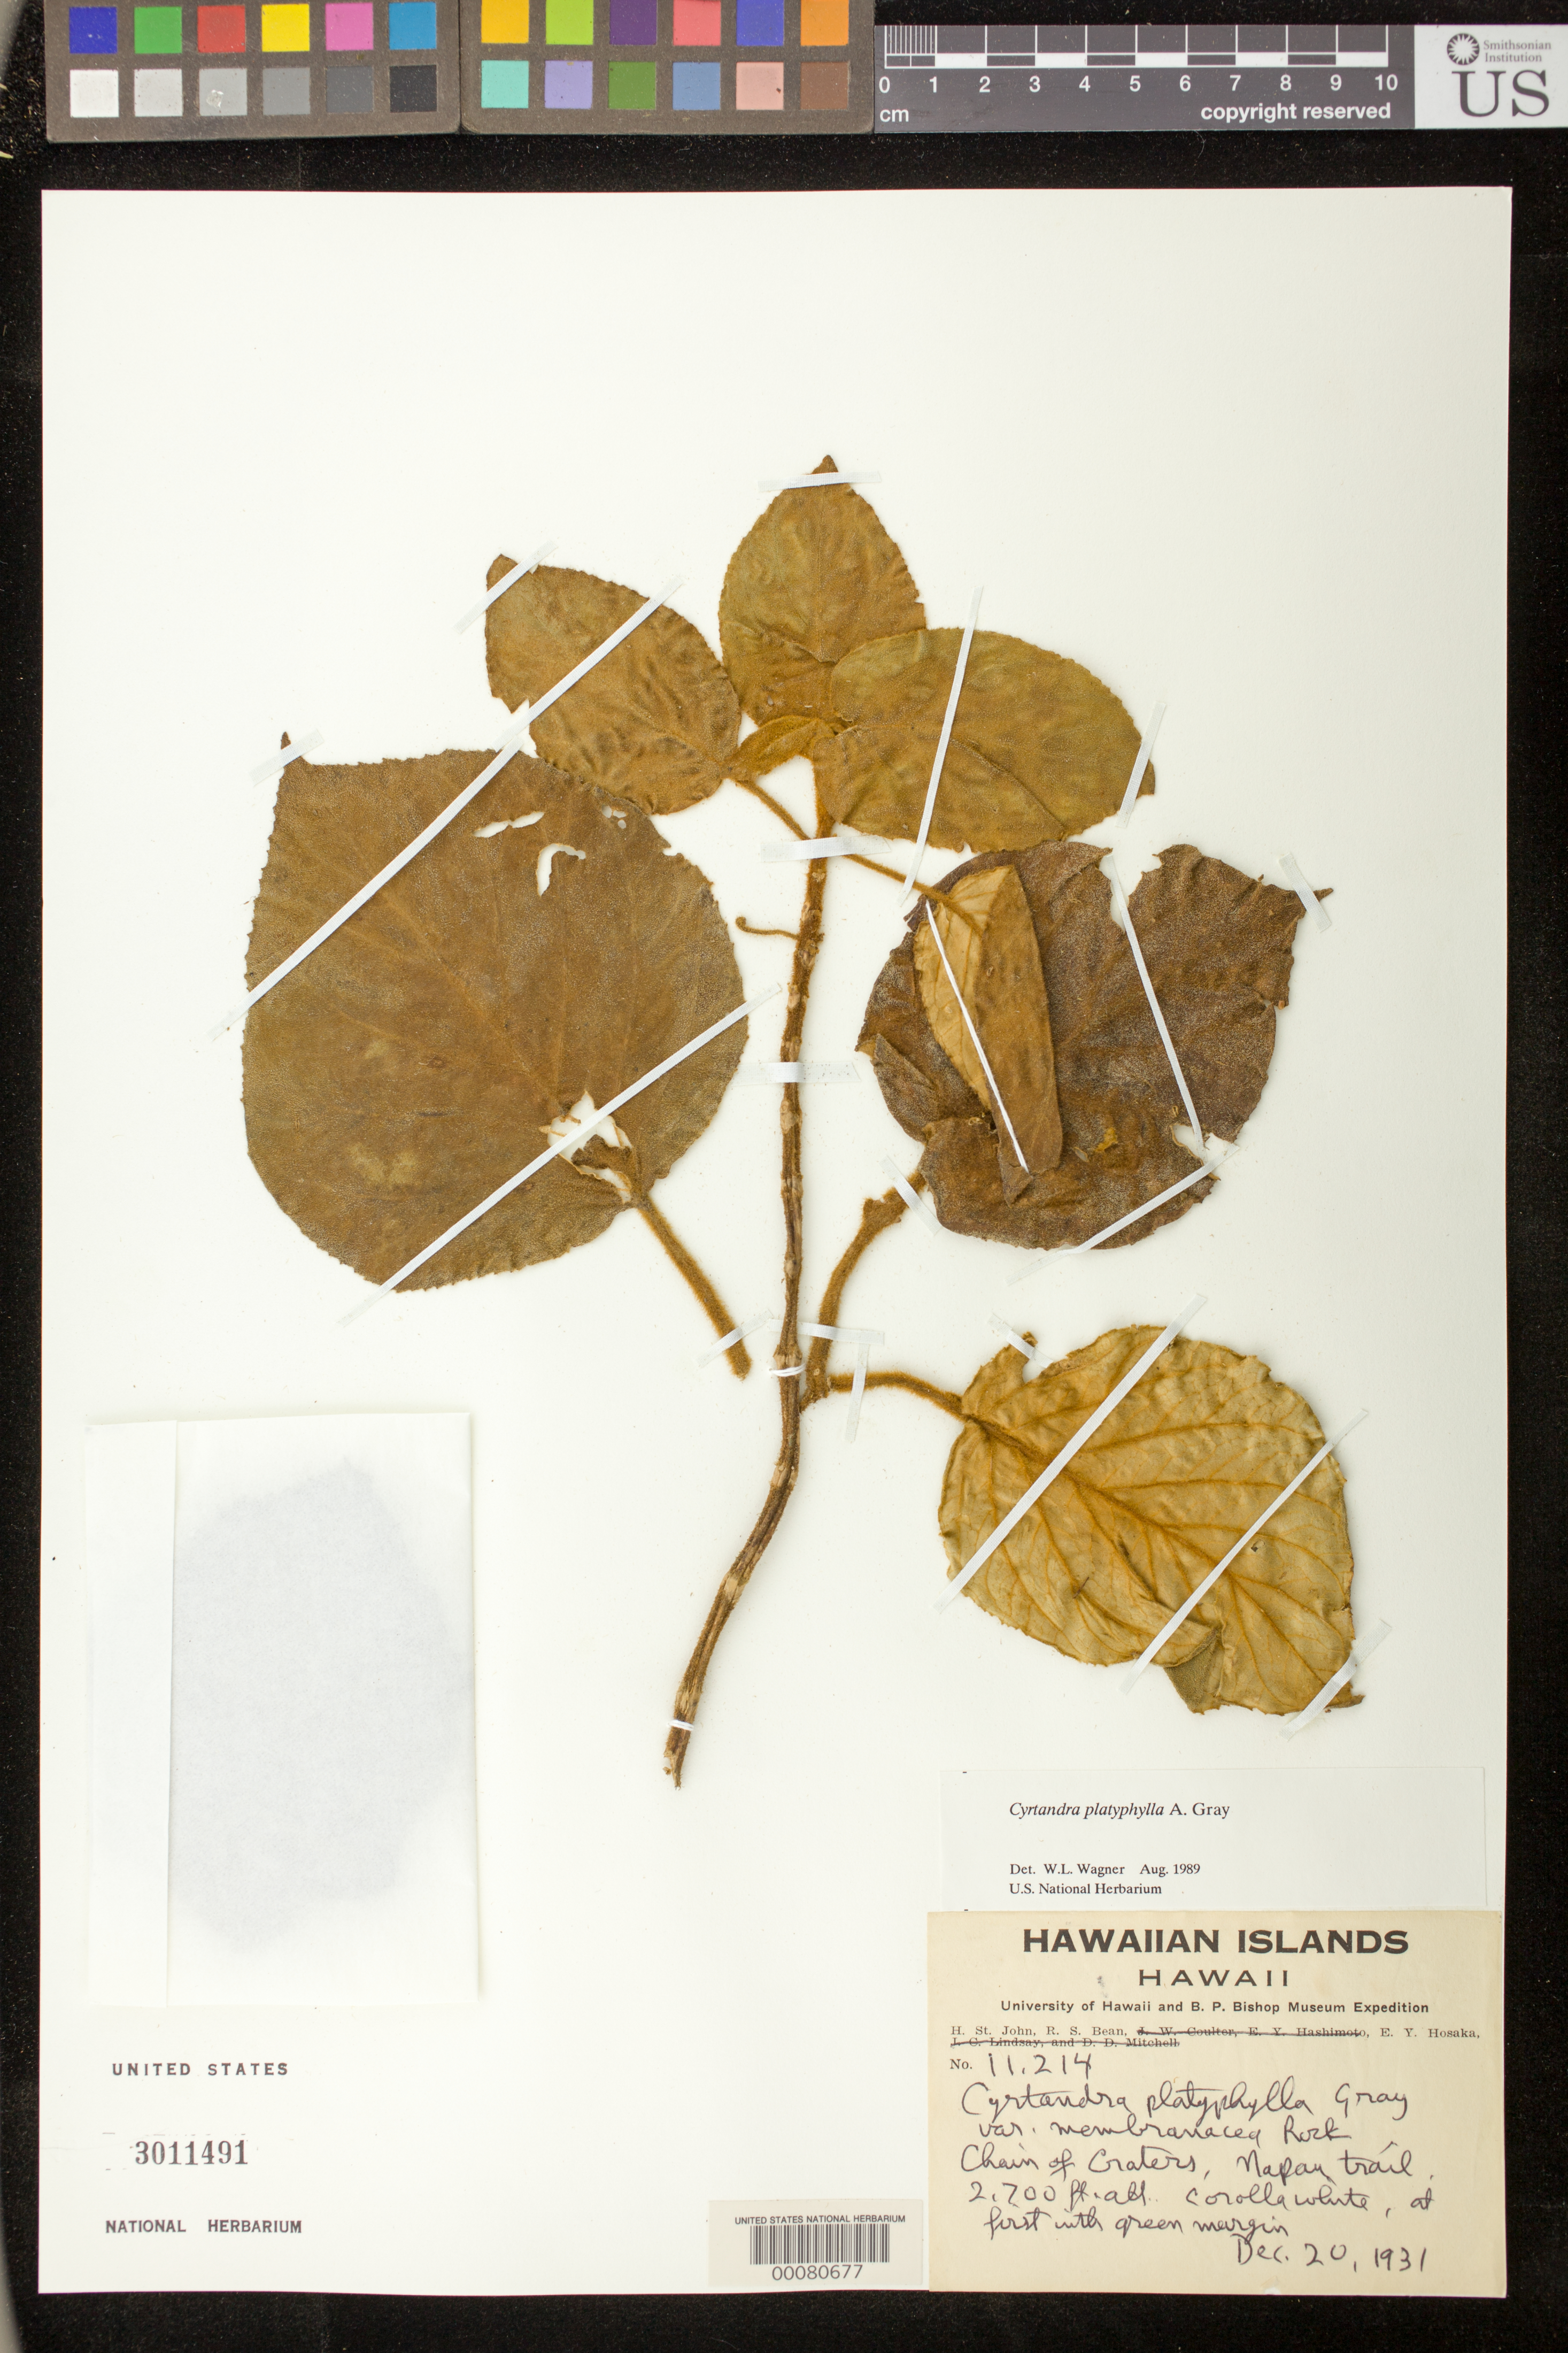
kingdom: Plantae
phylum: Tracheophyta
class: Magnoliopsida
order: Lamiales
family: Gesneriaceae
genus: Cyrtandra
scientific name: Cyrtandra paludosa var. paludosa x C. platyphylla A. Gray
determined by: Wagner, W. L., (BOT), Smithsonian Institution - National Museum of Natural History (UNITED STATES)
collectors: H. St. John & et al.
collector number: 11214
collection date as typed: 20 Dec 1931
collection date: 1931-12-20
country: United States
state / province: Hawaii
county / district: Hawaii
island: Hawaii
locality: Chain of craters, Napau trail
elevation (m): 823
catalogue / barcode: US 3011491